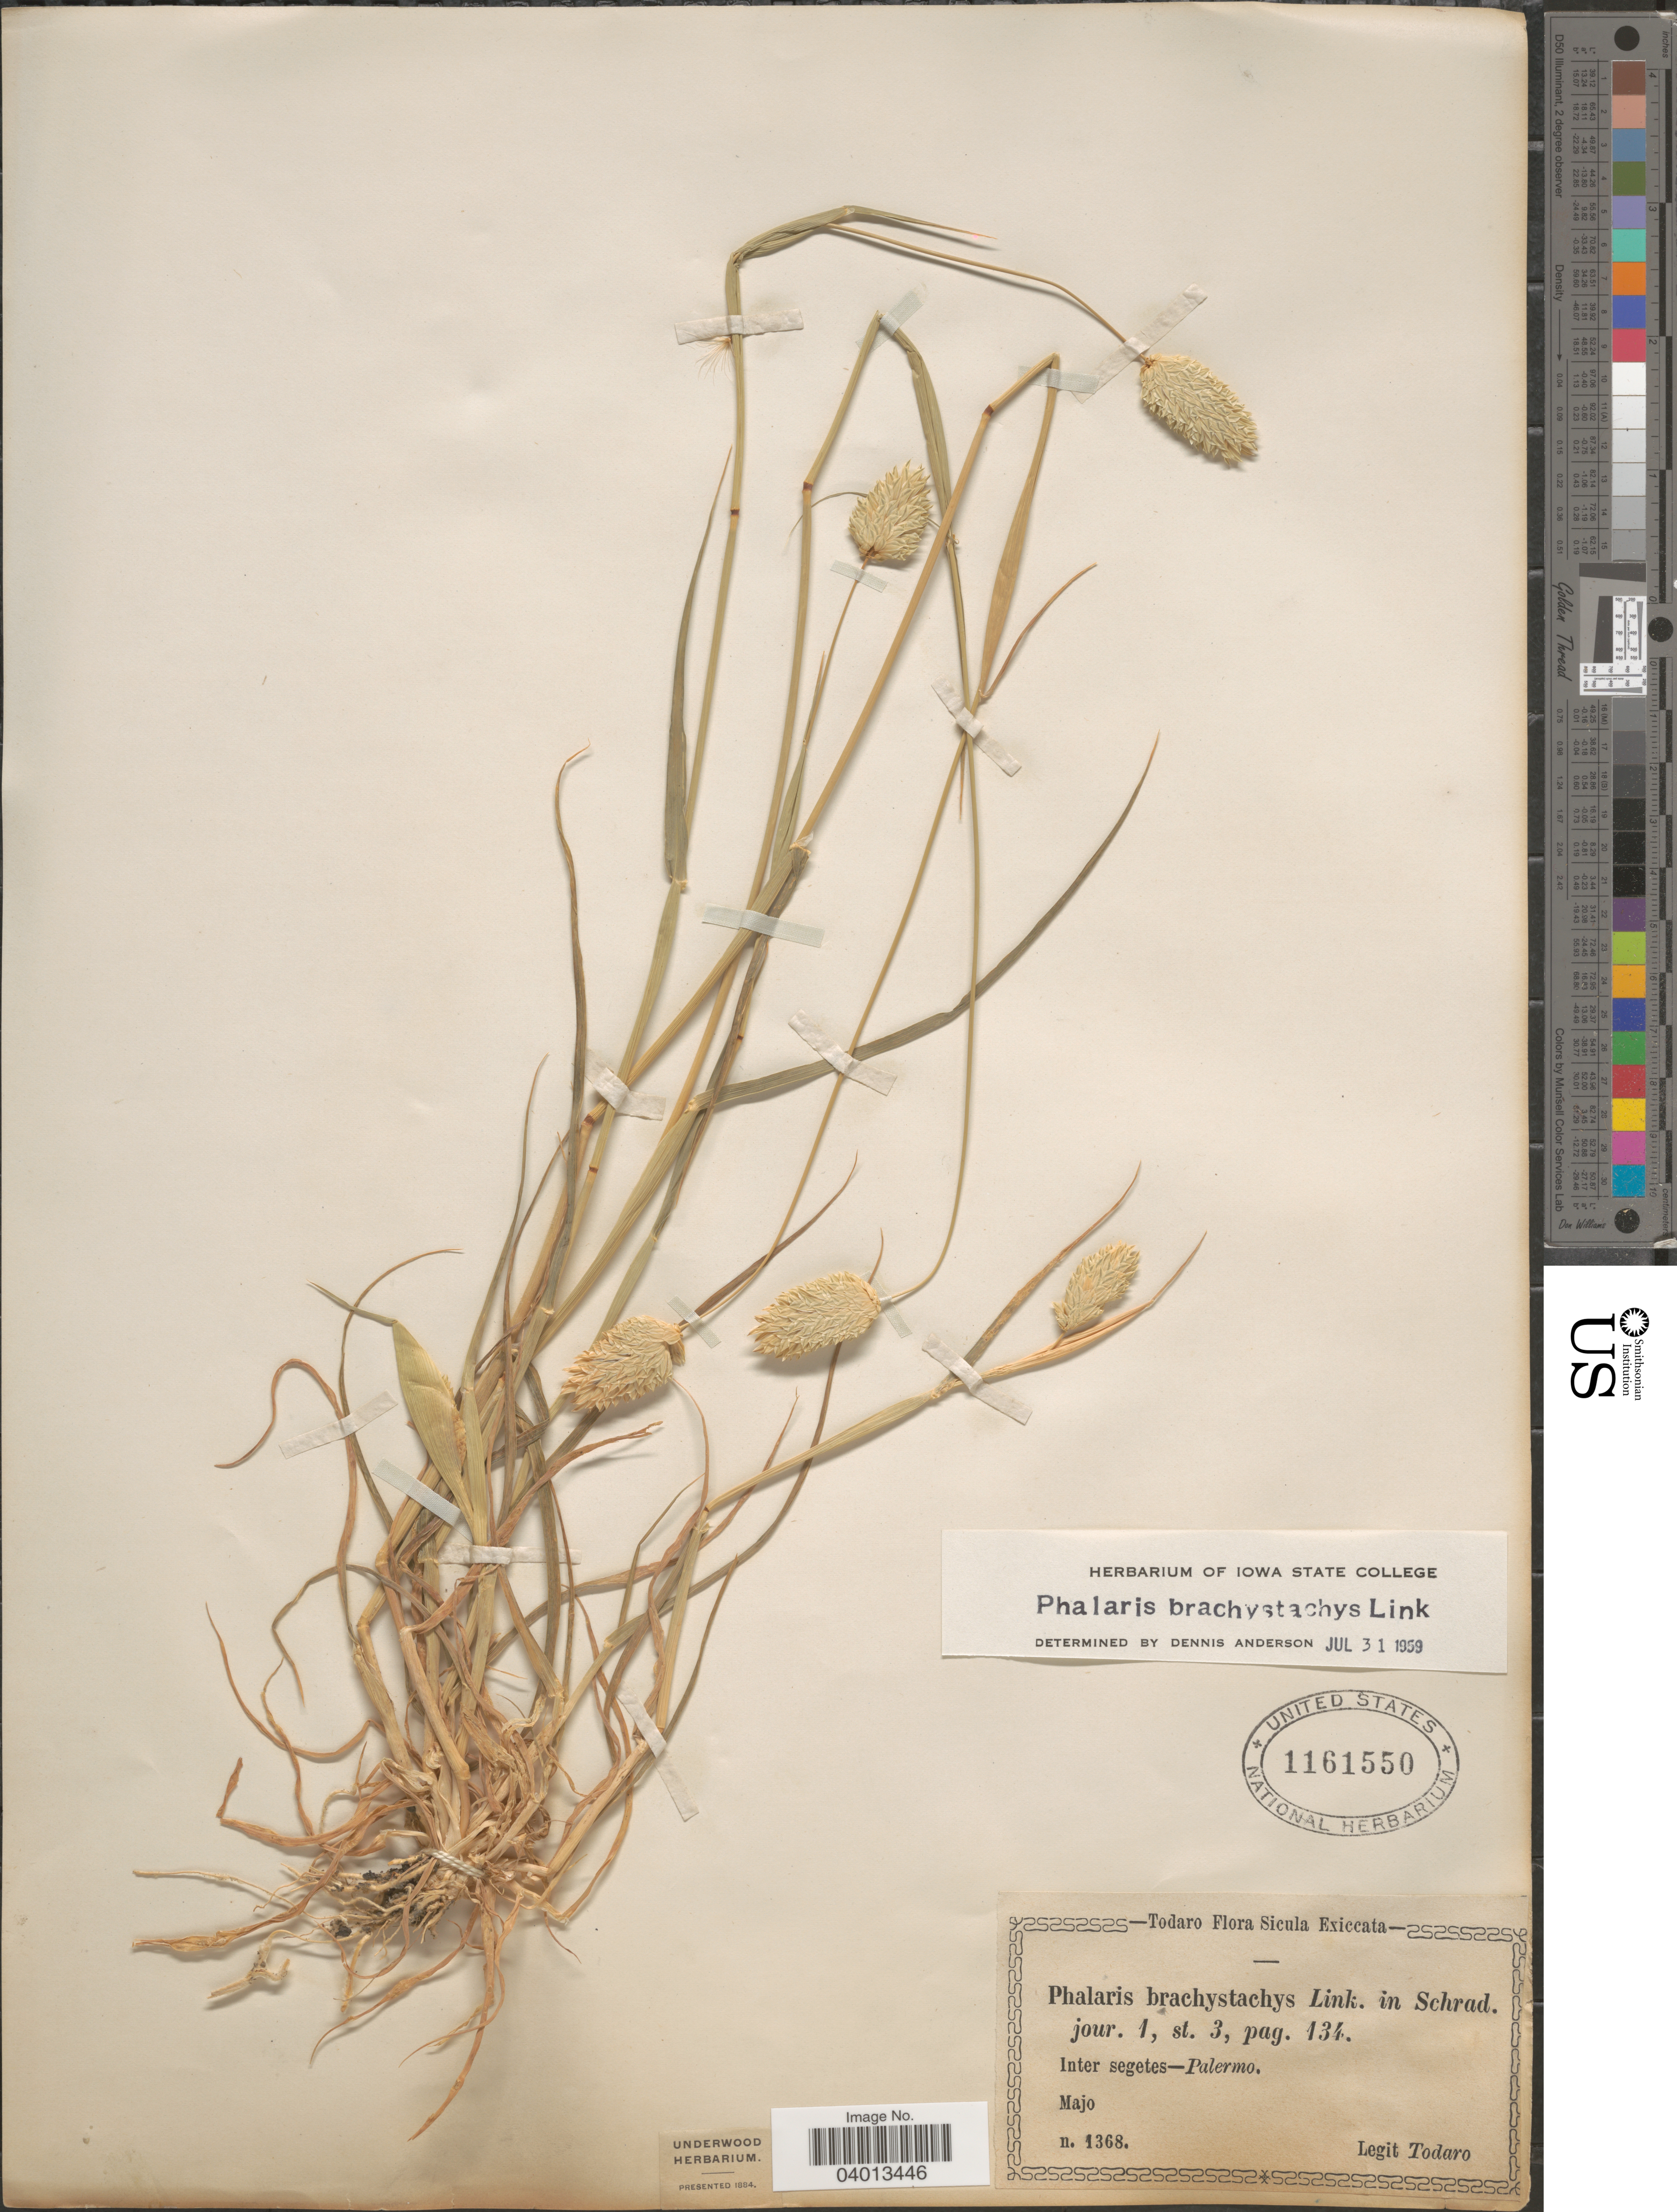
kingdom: Plantae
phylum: Tracheophyta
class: Liliopsida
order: Poales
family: Poaceae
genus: Phalaris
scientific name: Phalaris brachystachys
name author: Link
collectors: Todaro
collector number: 1368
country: Italy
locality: Sicula. Inter segetes-Palermo.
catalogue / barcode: US 1161550